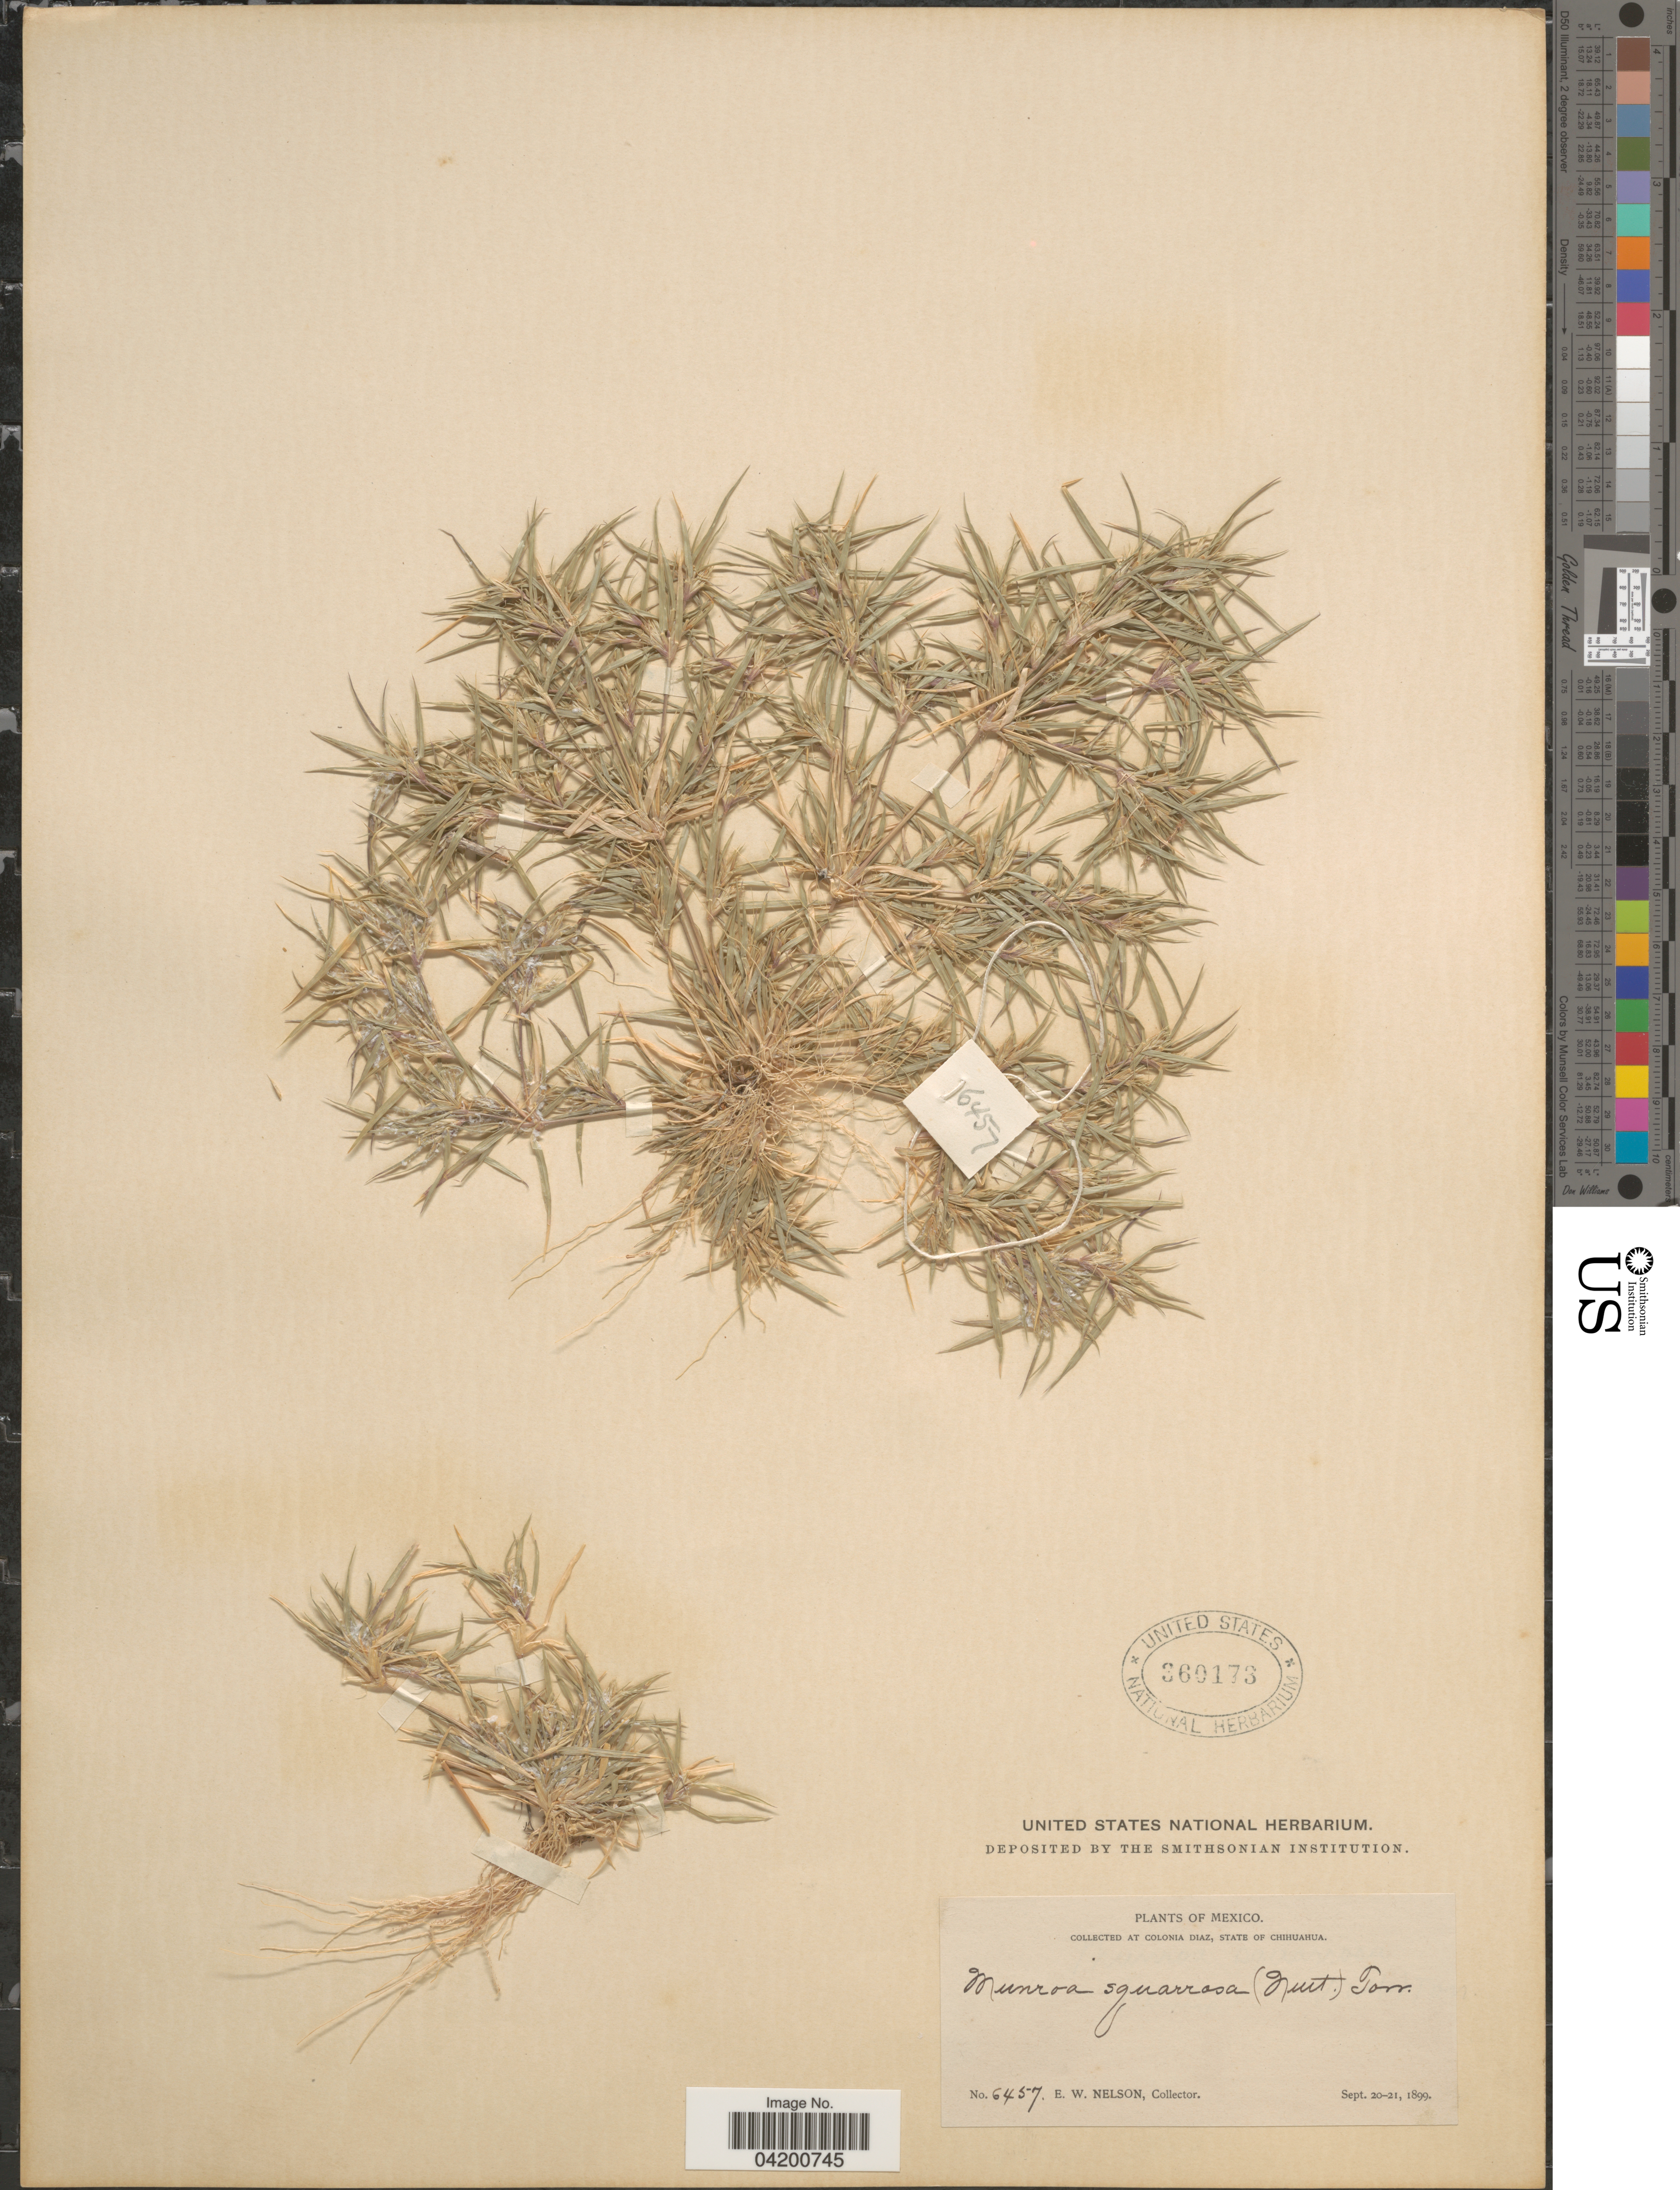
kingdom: Plantae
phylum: Tracheophyta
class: Liliopsida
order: Poales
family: Poaceae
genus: Munroa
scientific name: Munroa squarrosa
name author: (Nutt.) Torr.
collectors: E. W. Nelson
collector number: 6457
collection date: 1899-09-20/1899-09-21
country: Mexico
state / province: Chihuahua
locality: Colonia Diaz.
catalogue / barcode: US 360173